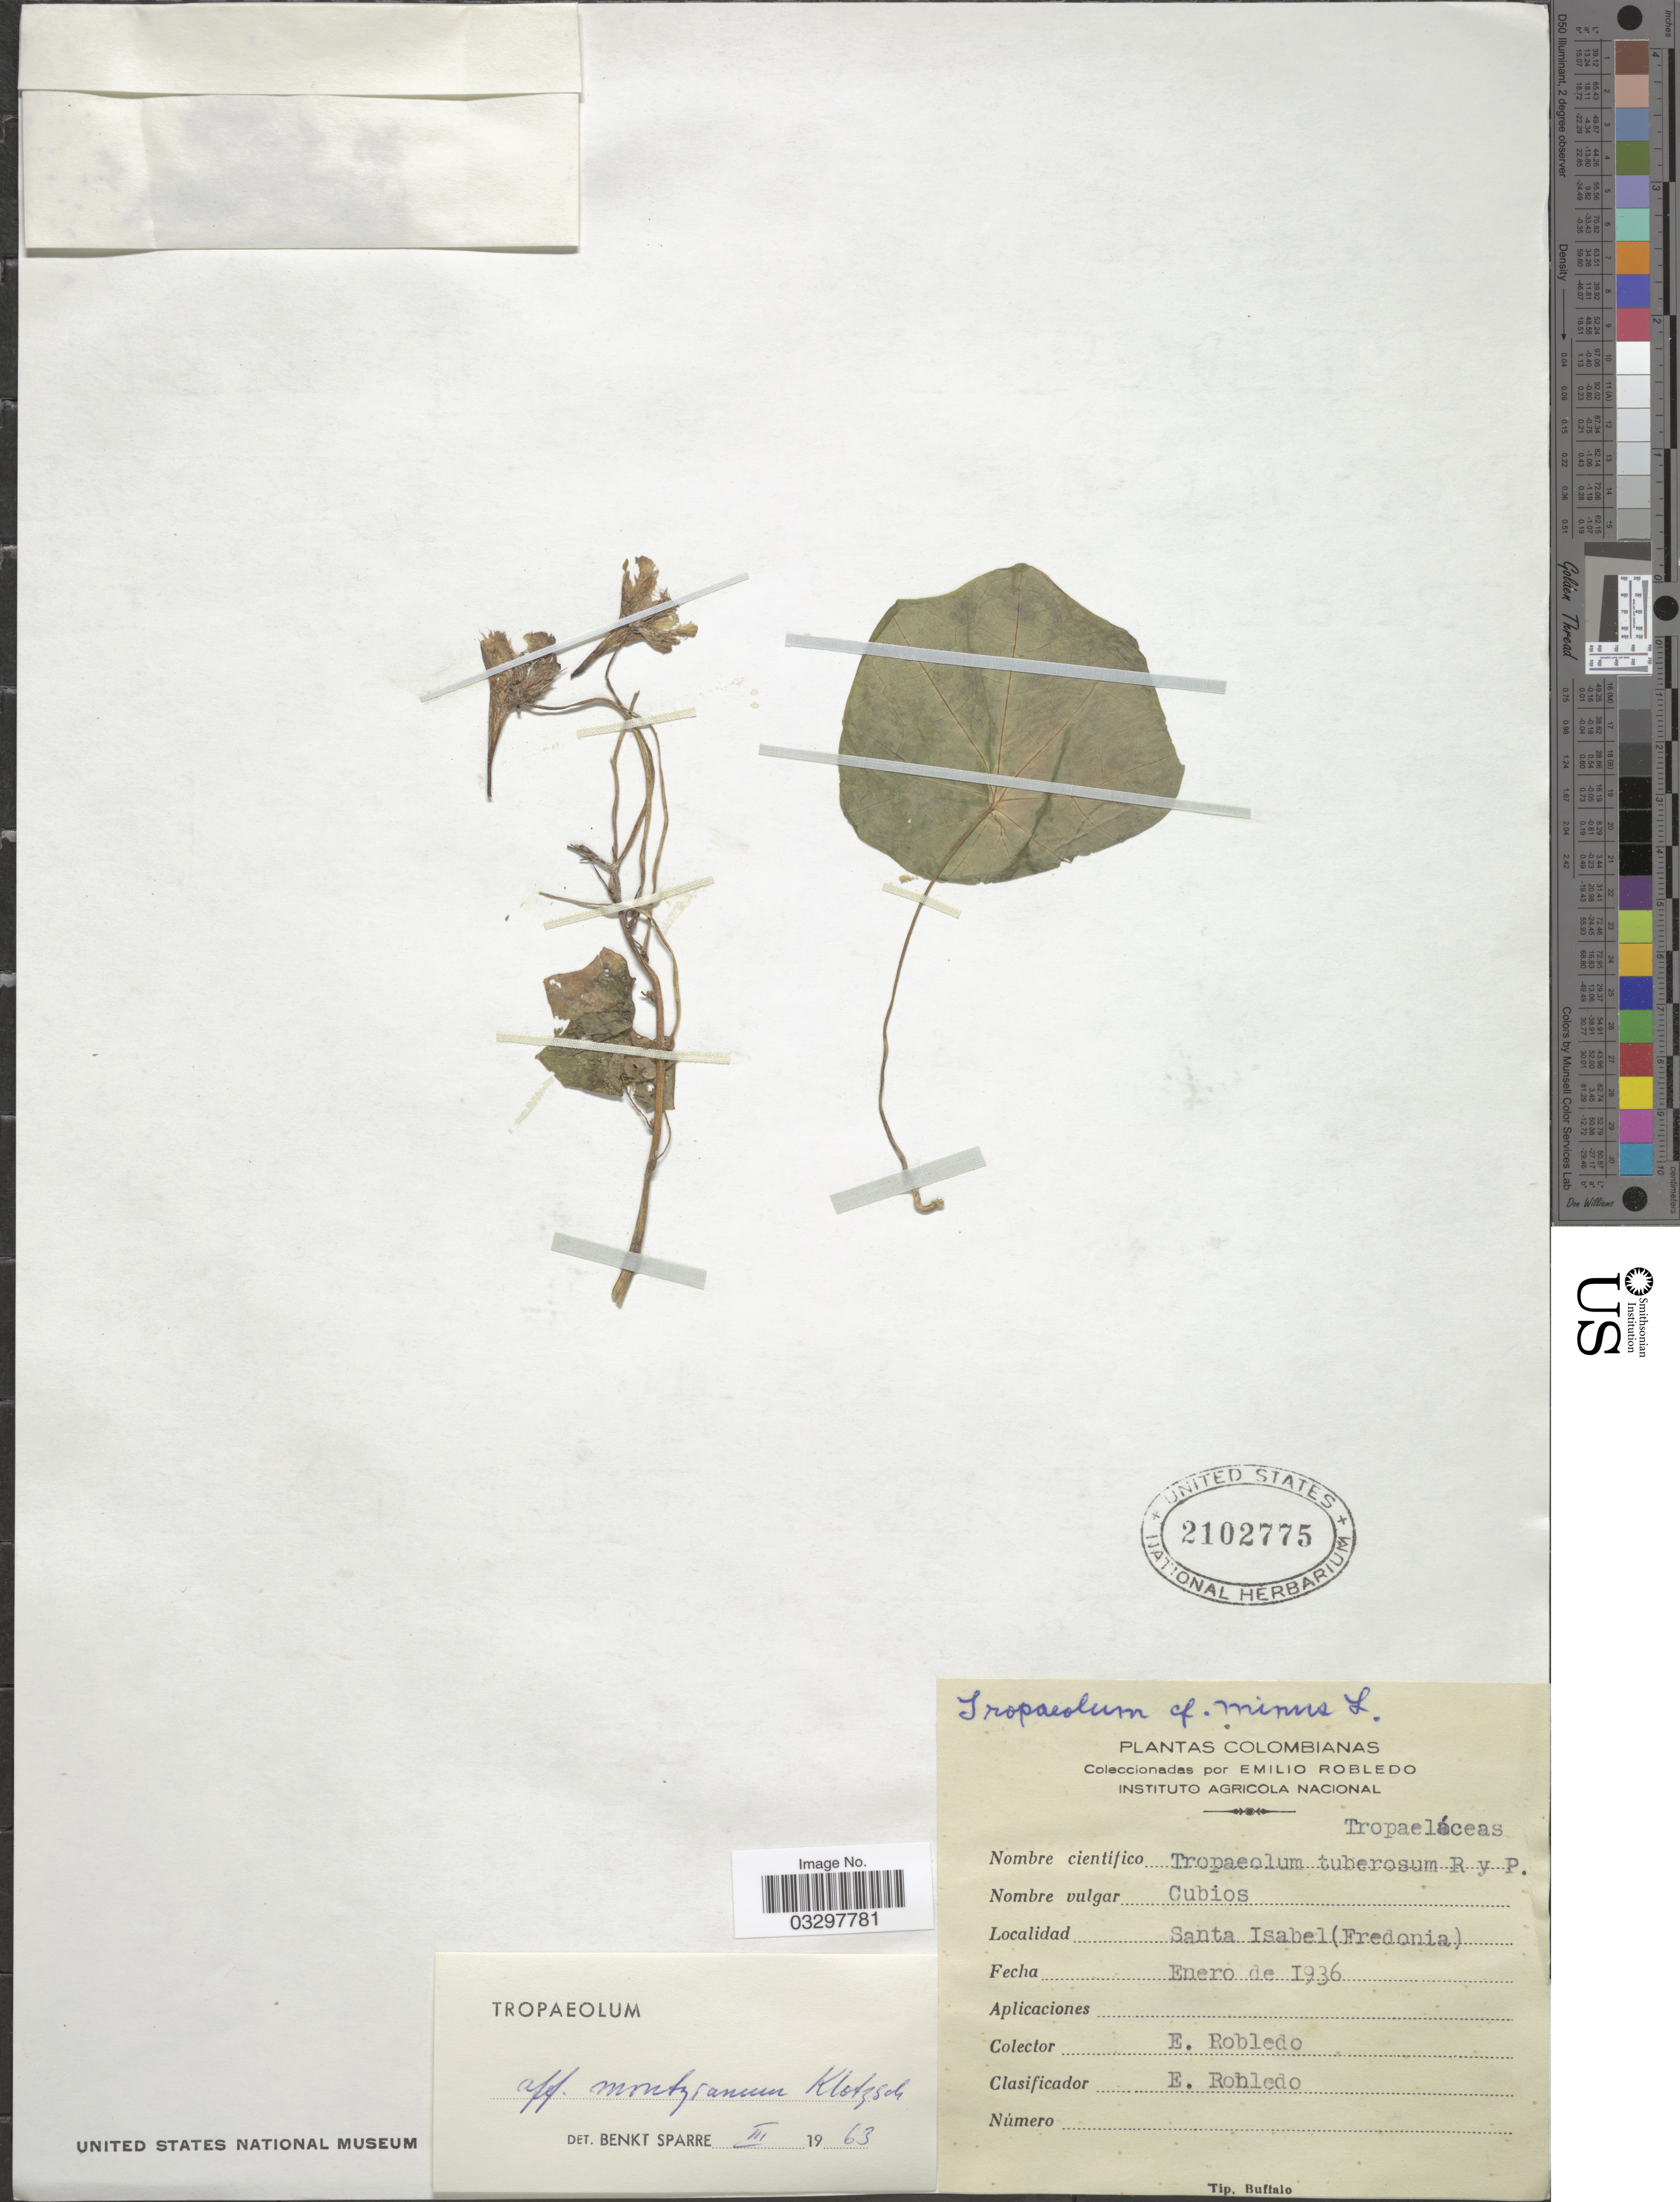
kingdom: Plantae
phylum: Tracheophyta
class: Magnoliopsida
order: Brassicales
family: Tropaeolaceae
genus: Tropaeolum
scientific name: Tropaeolum moritzianum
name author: Klotzsch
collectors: E. Robledo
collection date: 1936-01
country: Colombia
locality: Santa Isabel (Fredonia).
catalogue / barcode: US 2102775